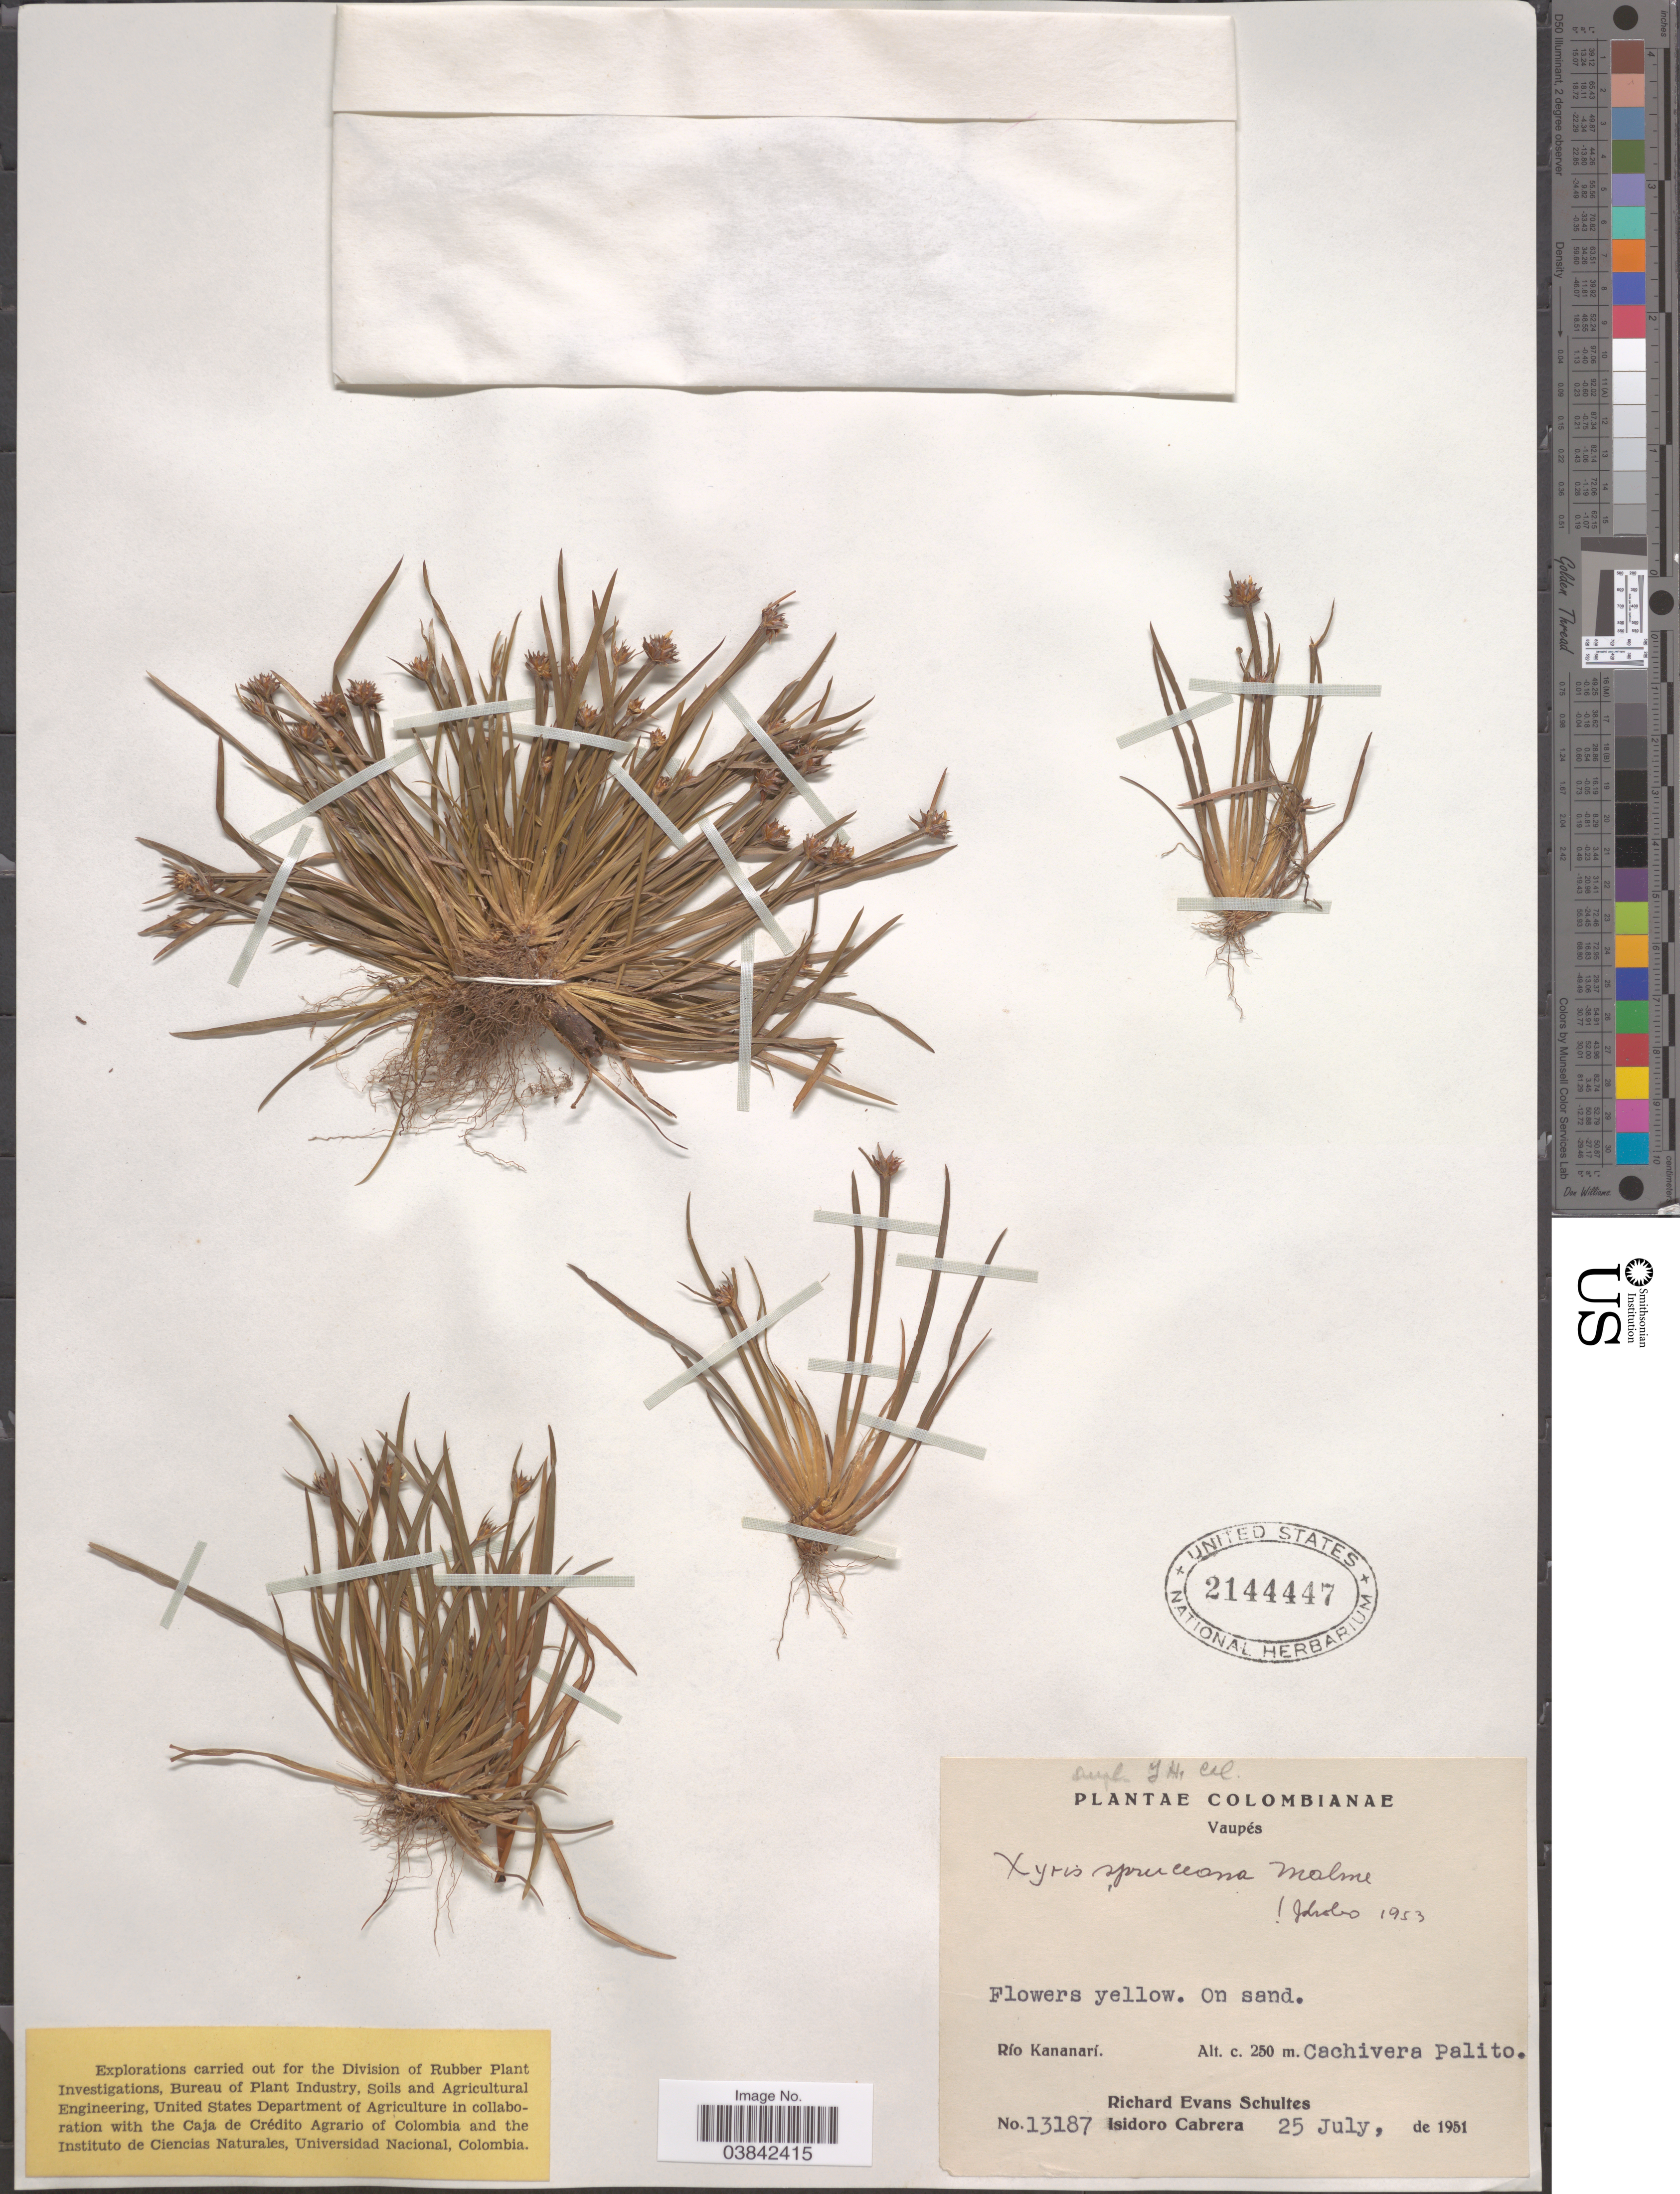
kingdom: Plantae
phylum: Tracheophyta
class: Liliopsida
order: Poales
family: Xyridaceae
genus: Xyris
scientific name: Xyris spruceana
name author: Malme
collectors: R. E. Schultes & I. Cabrera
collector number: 13187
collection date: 1951-07-25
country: Colombia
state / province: Vaupés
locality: Río Kananarí. Cachivera Palito.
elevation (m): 250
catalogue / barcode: US 2144447